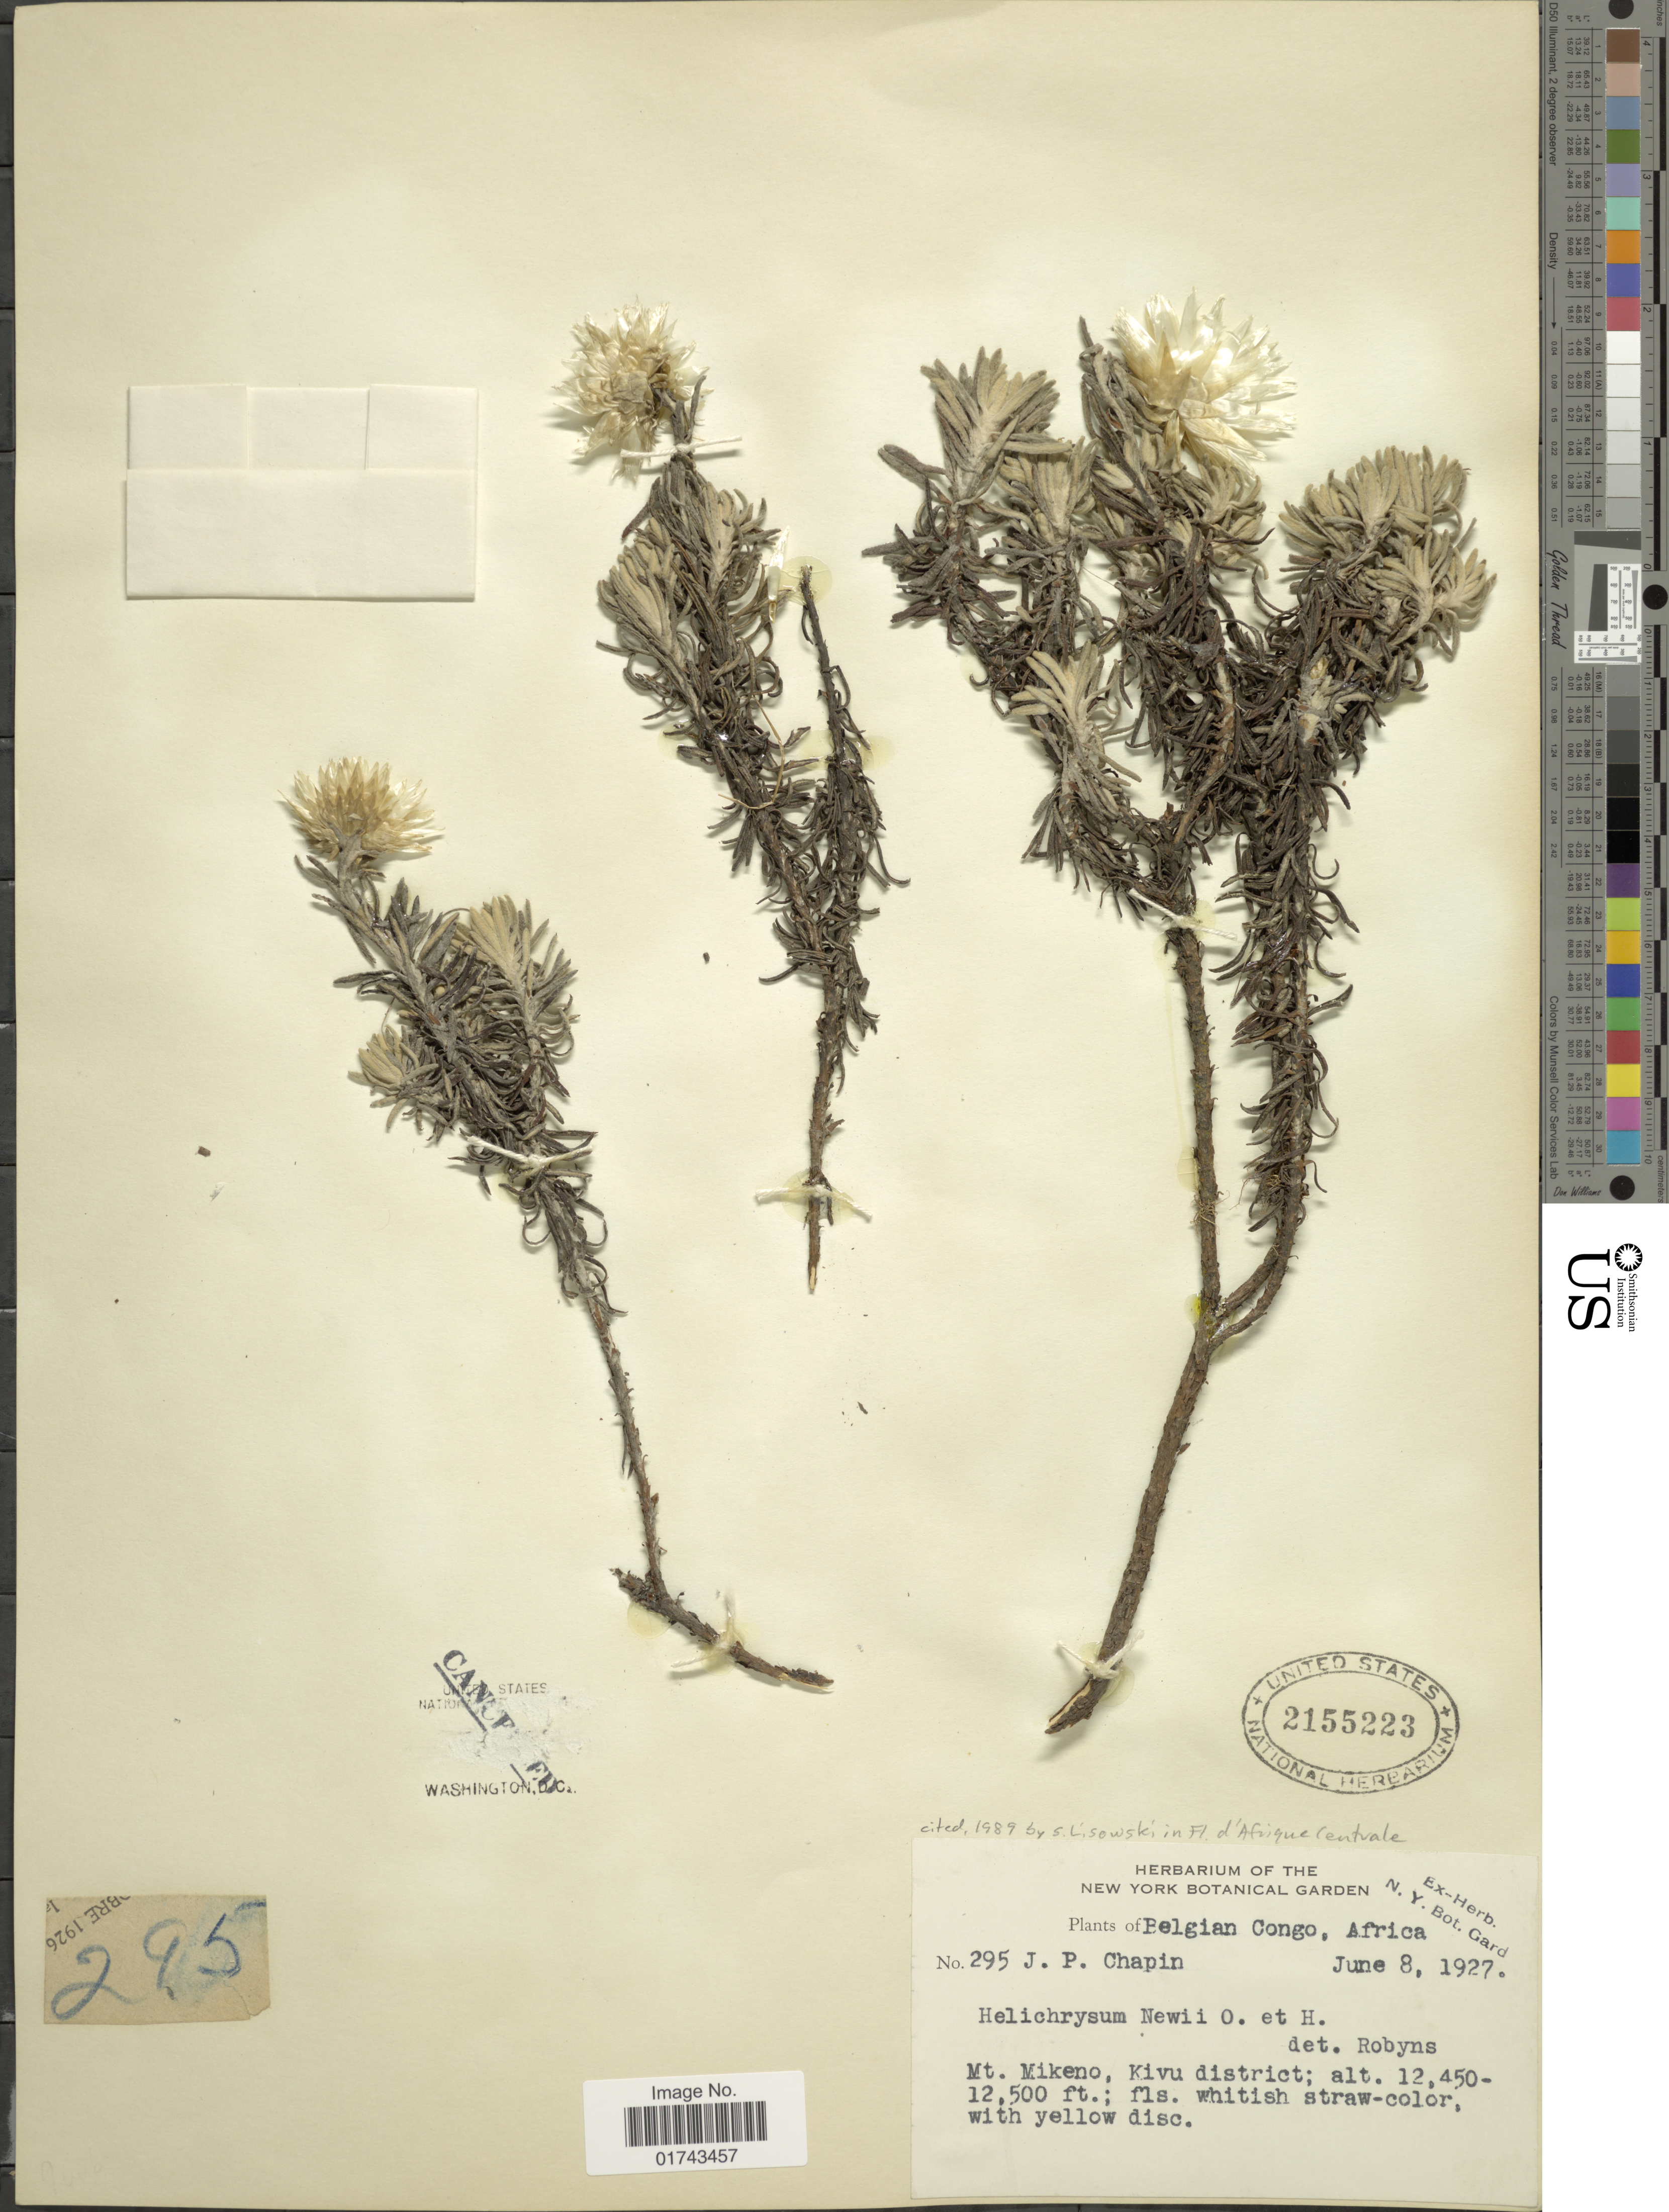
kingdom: Plantae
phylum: Tracheophyta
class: Magnoliopsida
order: Asterales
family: Asteraceae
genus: Helichrysum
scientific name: Helichrysum newii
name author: Oliv. & Hiern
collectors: J. Chapin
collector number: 295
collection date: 1927-06-08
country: Congo, Democratic Republic of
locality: Belgian Congo, Africa, Mt. Mikeno, Kivu district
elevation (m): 3795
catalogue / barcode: US 2155223